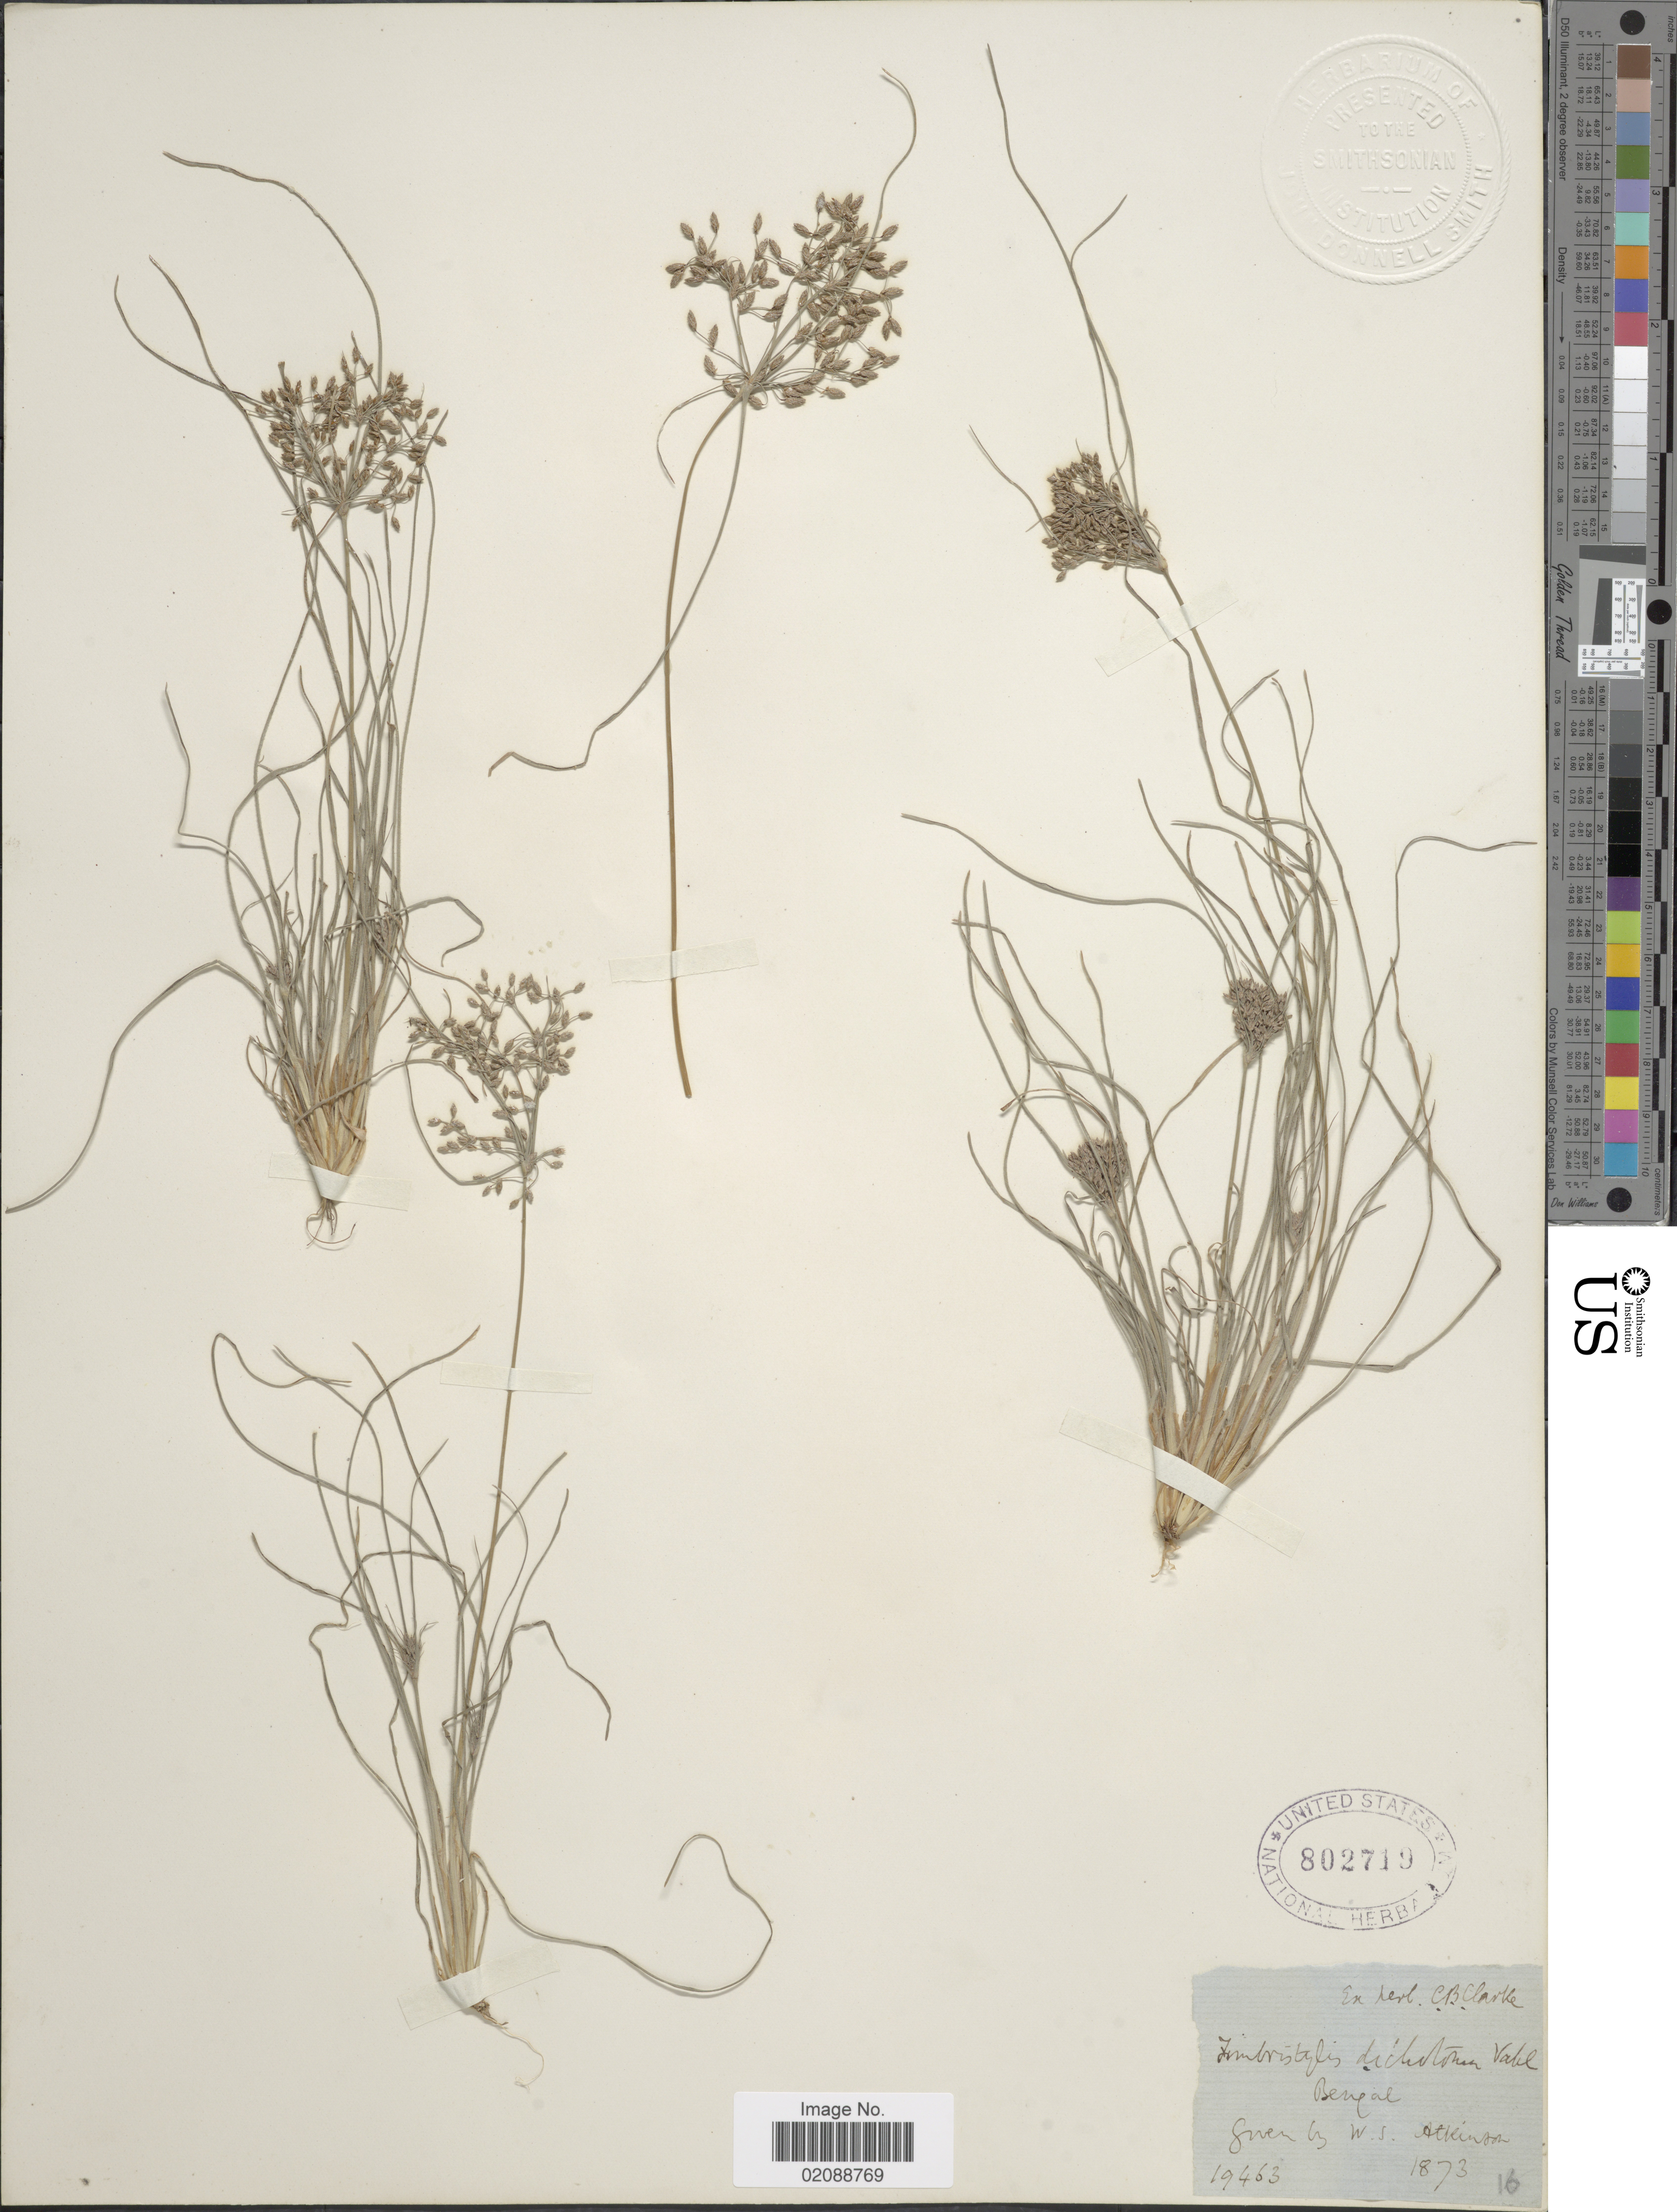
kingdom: Plantae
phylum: Tracheophyta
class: Liliopsida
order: Poales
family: Cyperaceae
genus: Fimbristylis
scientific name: Fimbristylis bisumbellata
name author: (Forssk.) Bubani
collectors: W. S. Atkinson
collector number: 19463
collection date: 1873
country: India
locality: Bengal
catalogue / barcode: US 802719